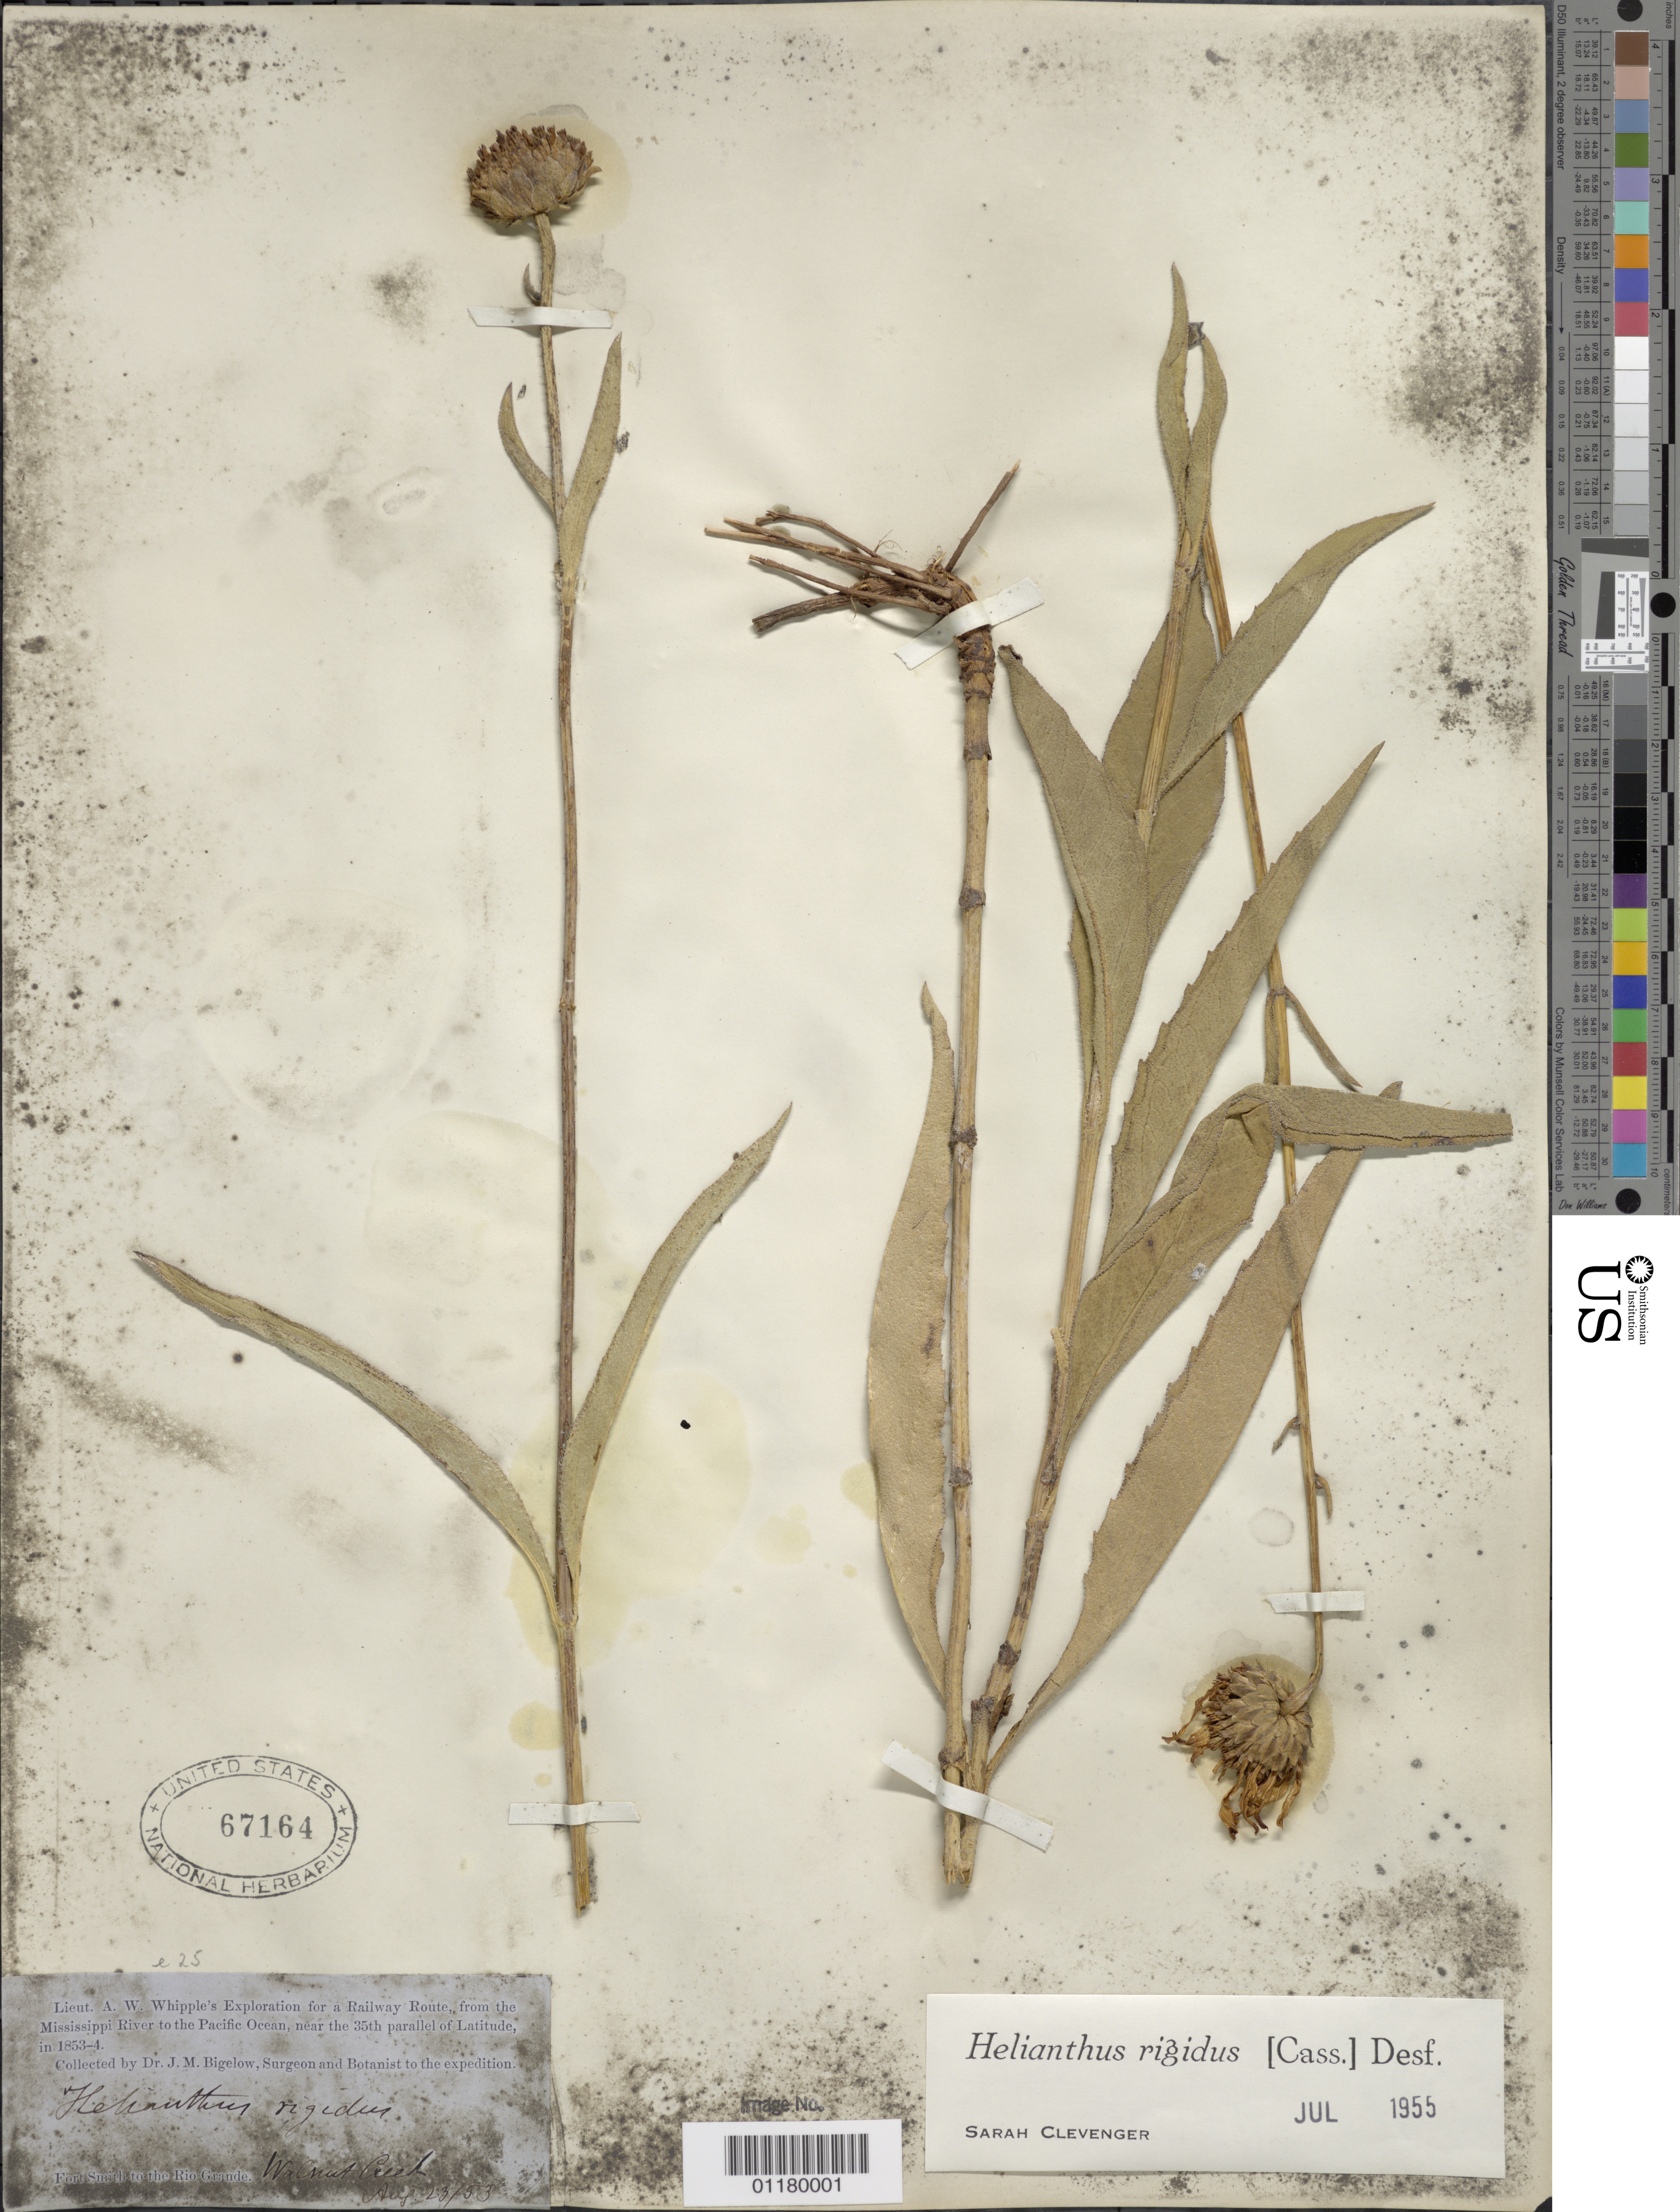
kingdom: Plantae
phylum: Tracheophyta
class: Magnoliopsida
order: Asterales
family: Asteraceae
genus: Helianthus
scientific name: Helianthus rigidus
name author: (Cass.) Desf.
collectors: J. M. Bigelow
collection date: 1853-08-23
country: United States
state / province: Oklahoma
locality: Fort Smith to Rio Grande, Walnut Creek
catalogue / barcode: US 67164